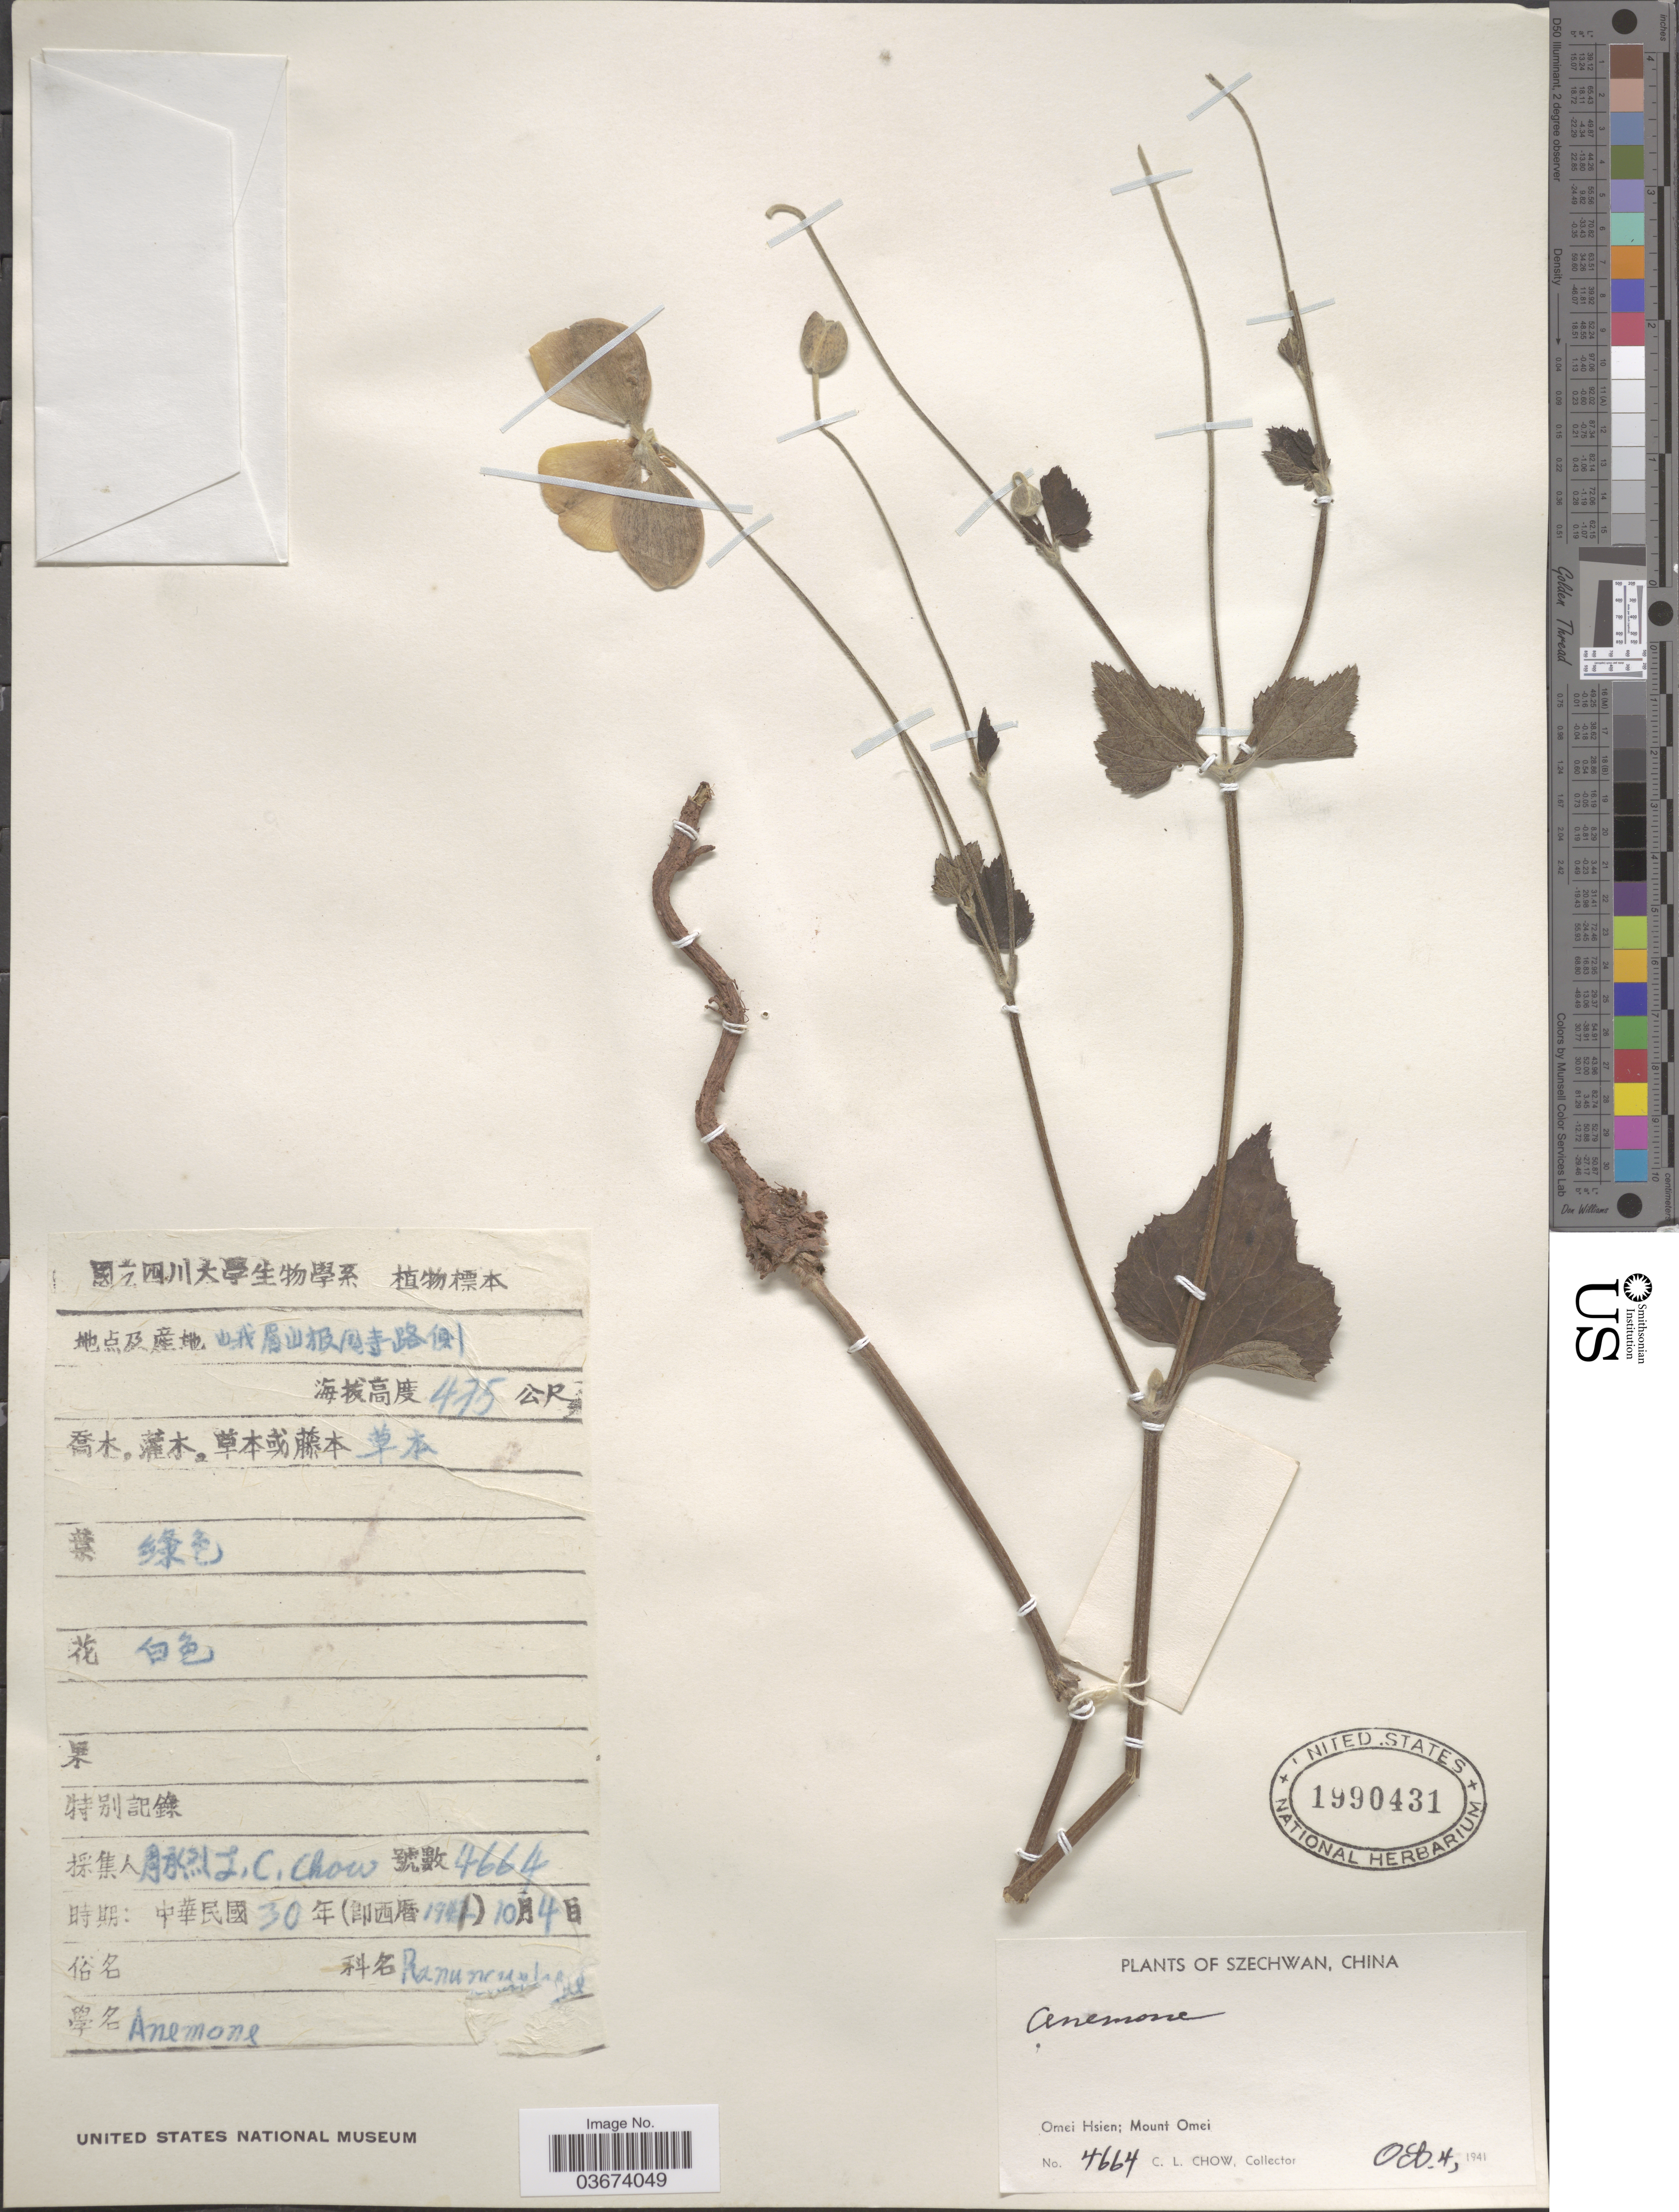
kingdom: Plantae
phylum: Tracheophyta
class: Magnoliopsida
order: Ranunculales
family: Ranunculaceae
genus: Anemone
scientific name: Anemone sp.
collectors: C. Chow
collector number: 4664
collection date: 1941-10-04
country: China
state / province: Sichuan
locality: Szechwan. Omei Hsien; Mount Omei.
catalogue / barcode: US 1990431